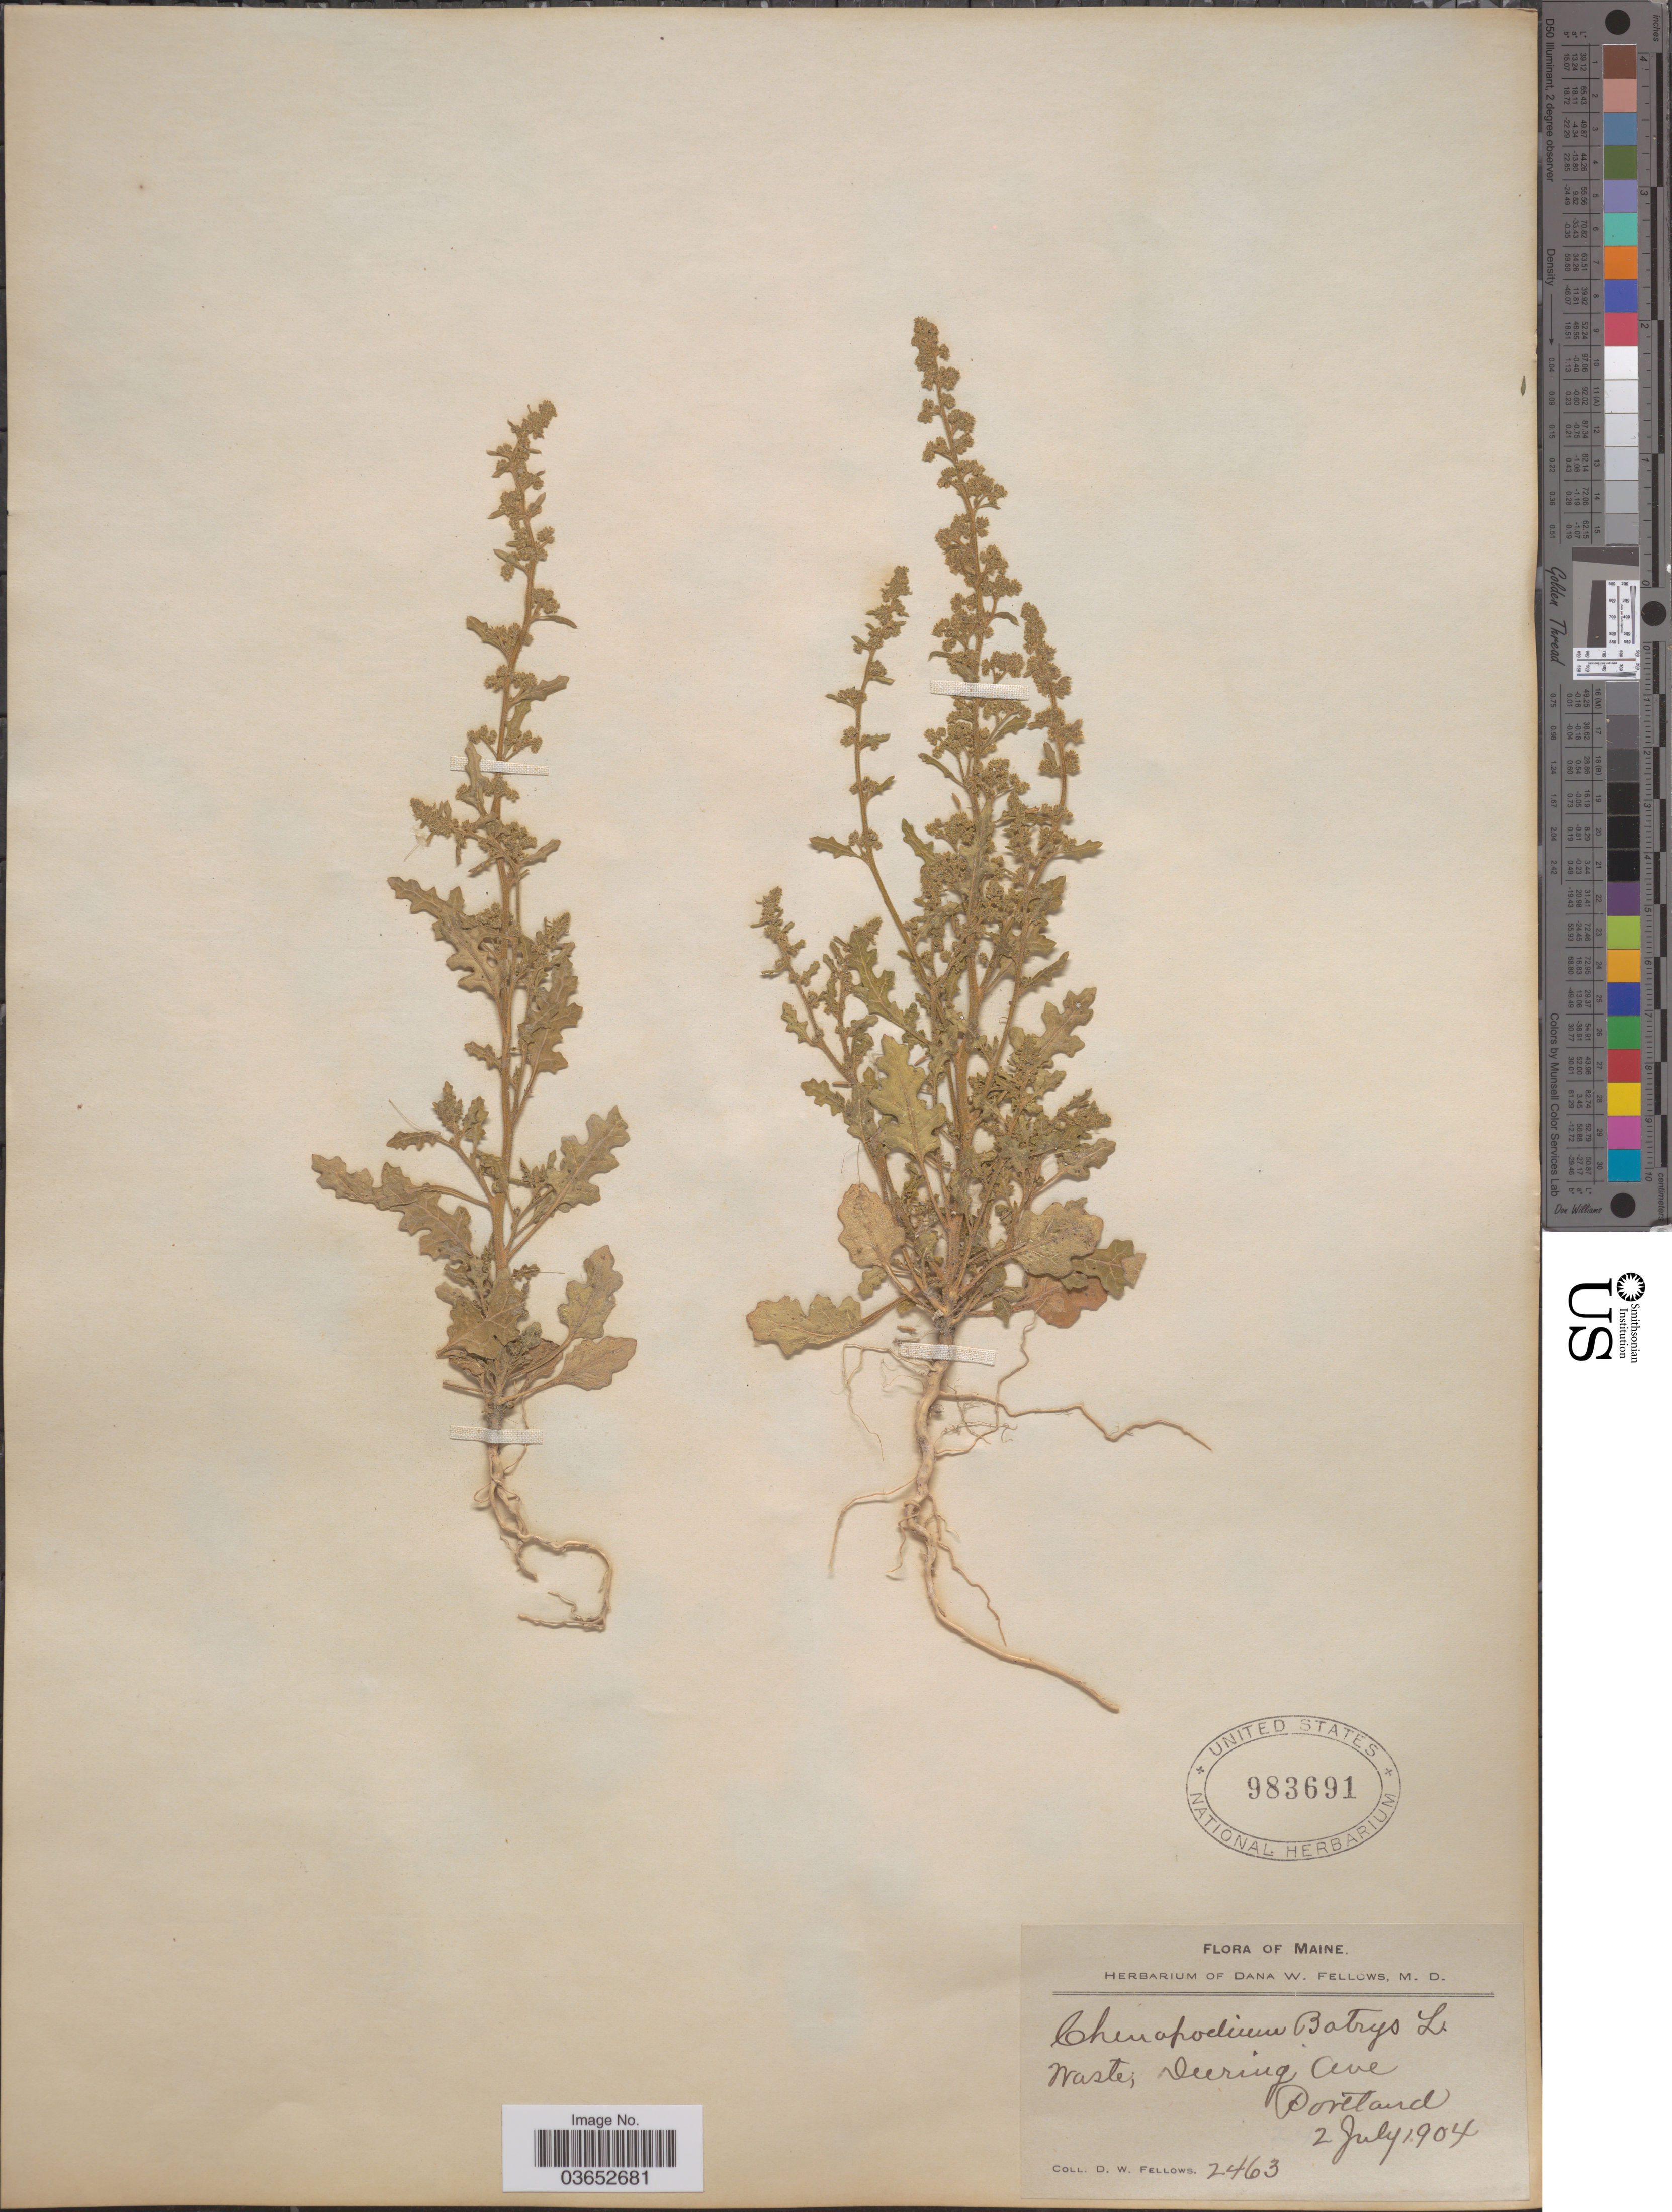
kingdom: Plantae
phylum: Tracheophyta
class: Magnoliopsida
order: Caryophyllales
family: Amaranthaceae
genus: Chenopodium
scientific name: Chenopodium botrys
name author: L.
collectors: D. W. Fellows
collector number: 2463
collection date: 1904-07-02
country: United States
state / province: Maine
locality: Deering Ave, Portland.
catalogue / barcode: US 983691